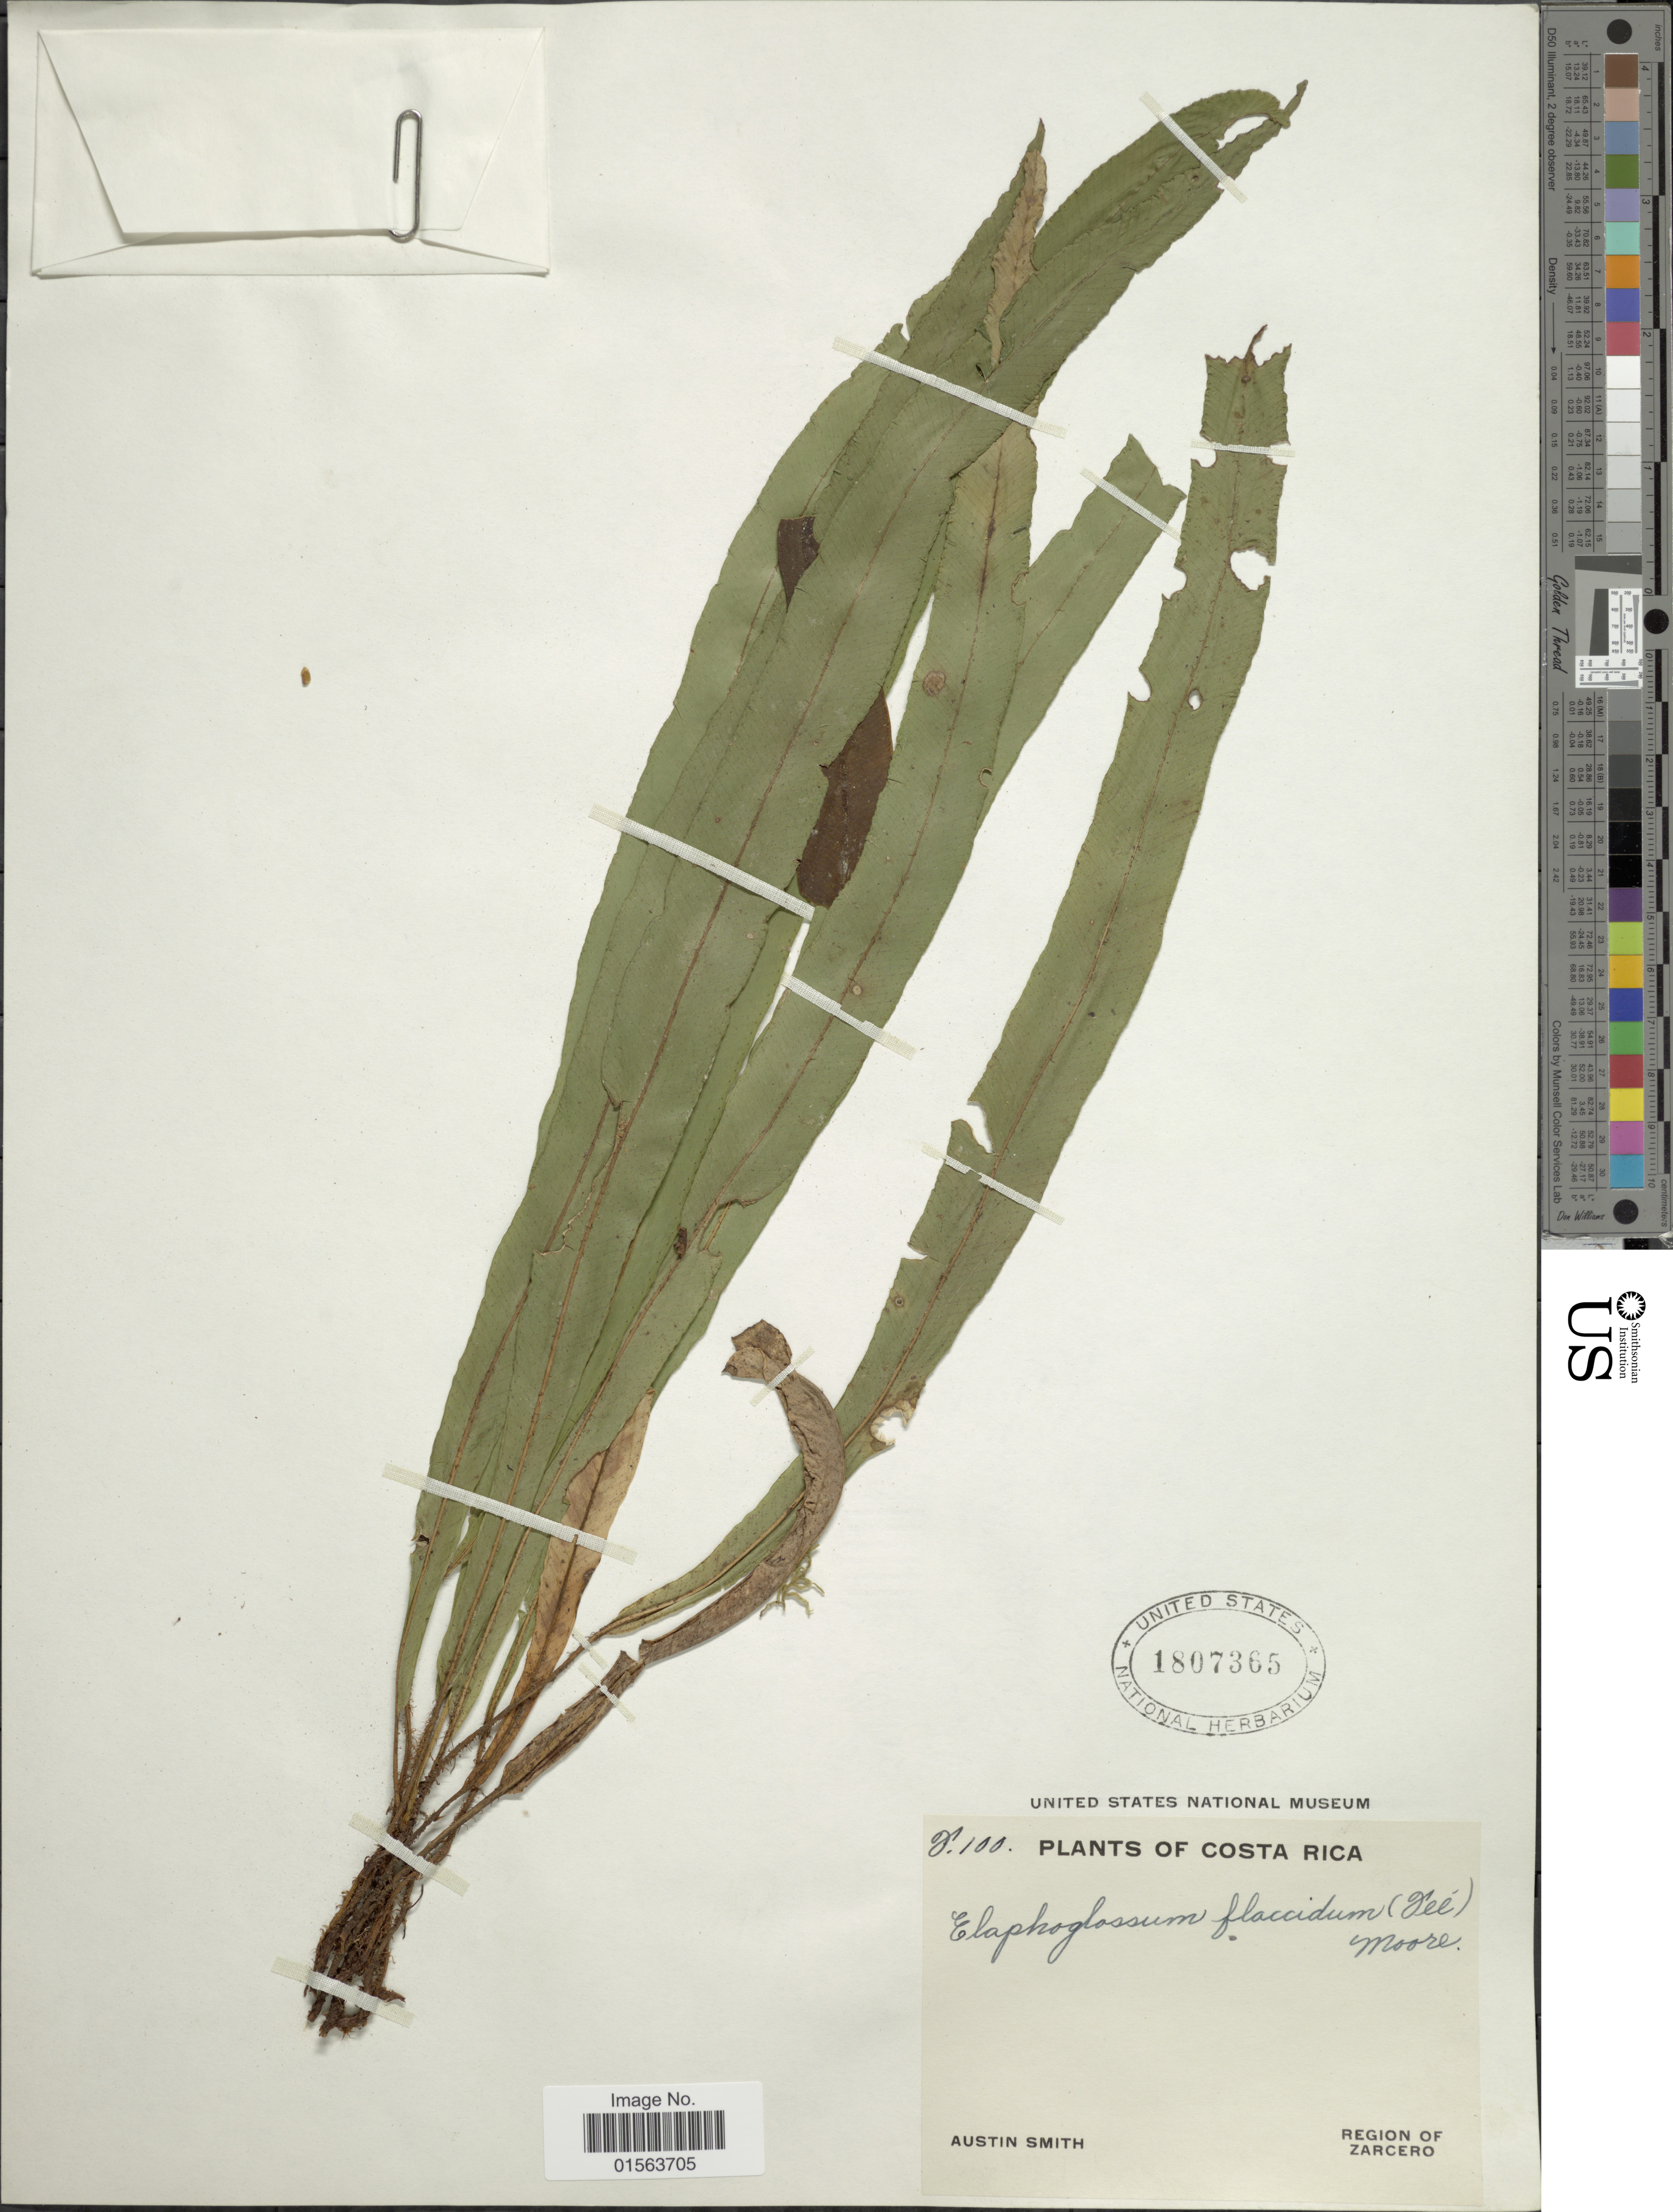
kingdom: Plantae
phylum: Tracheophyta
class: Polypodiopsida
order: Polypodiales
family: Dryopteridaceae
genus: Elaphoglossum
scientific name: Elaphoglossum eximium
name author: (Mett.) Christ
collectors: Aust P. Smith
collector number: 100*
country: Costa Rica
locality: Region of Zarcero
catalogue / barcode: US 1807365